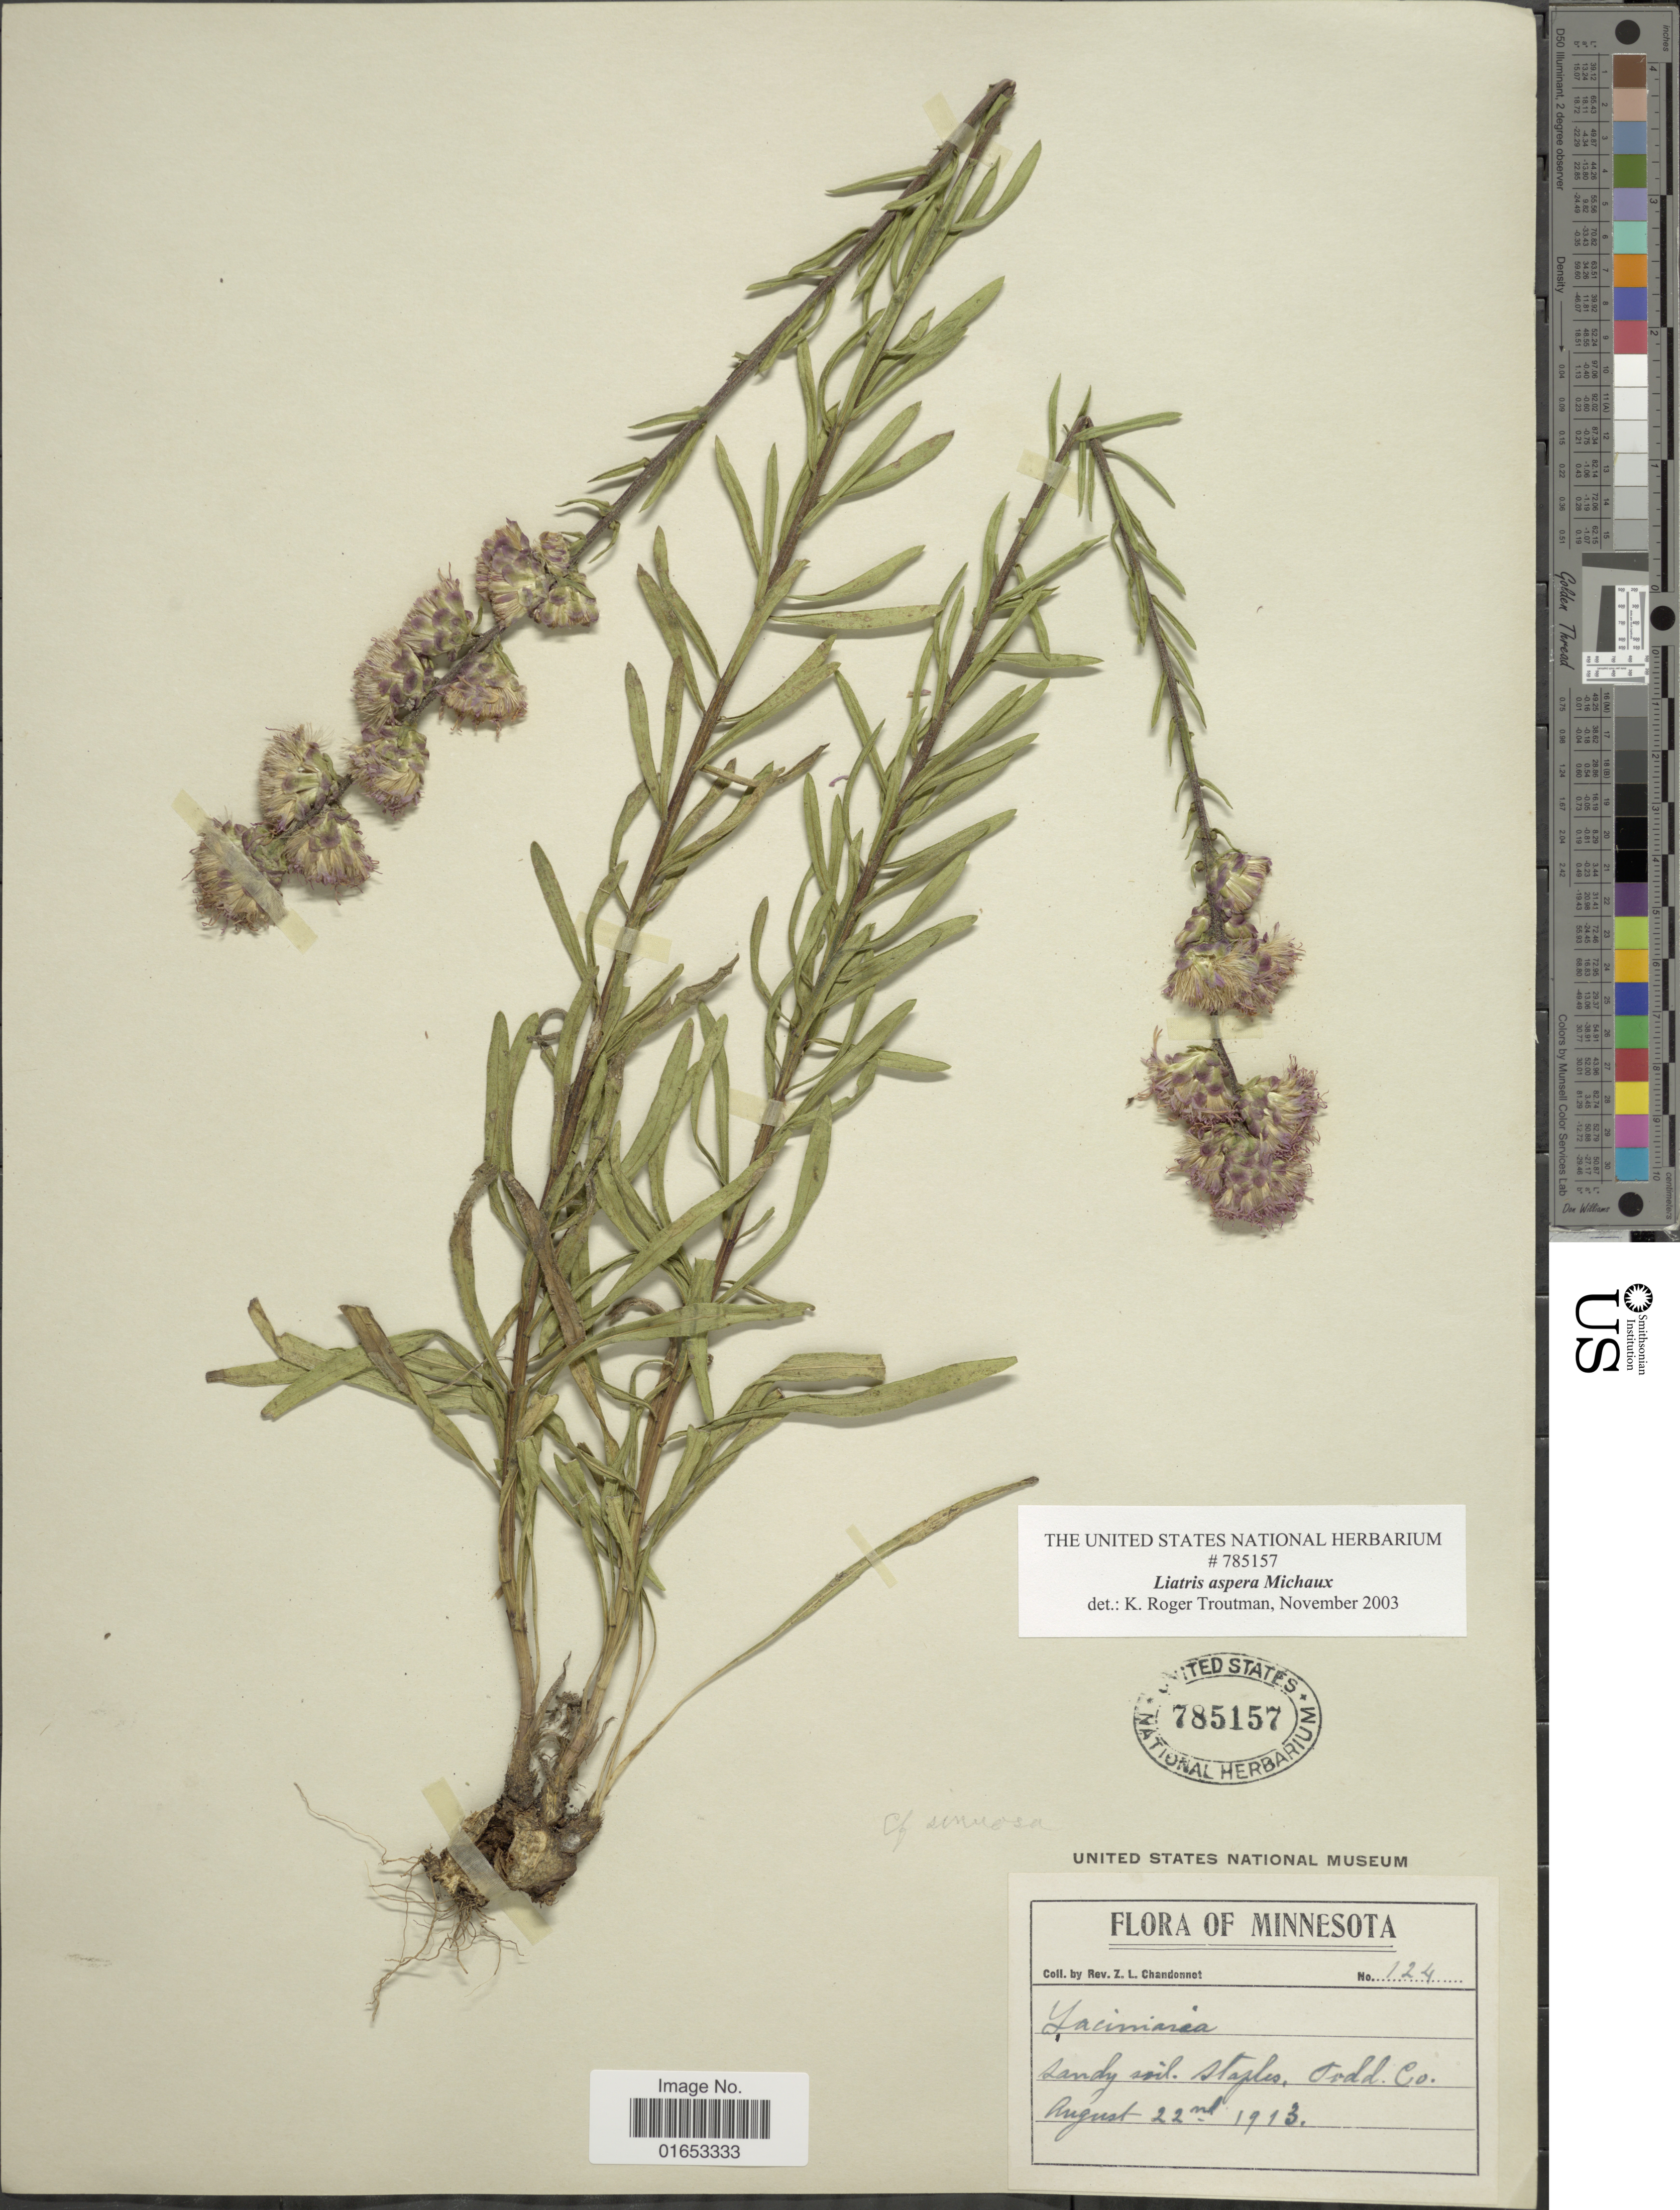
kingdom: Plantae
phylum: Tracheophyta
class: Magnoliopsida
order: Asterales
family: Asteraceae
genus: Liatris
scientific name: Liatris aspera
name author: Michx.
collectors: Z. Chandonnet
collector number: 124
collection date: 1913-08-22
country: United States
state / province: Minnesota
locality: Staples, Todd Co.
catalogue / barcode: US 785157